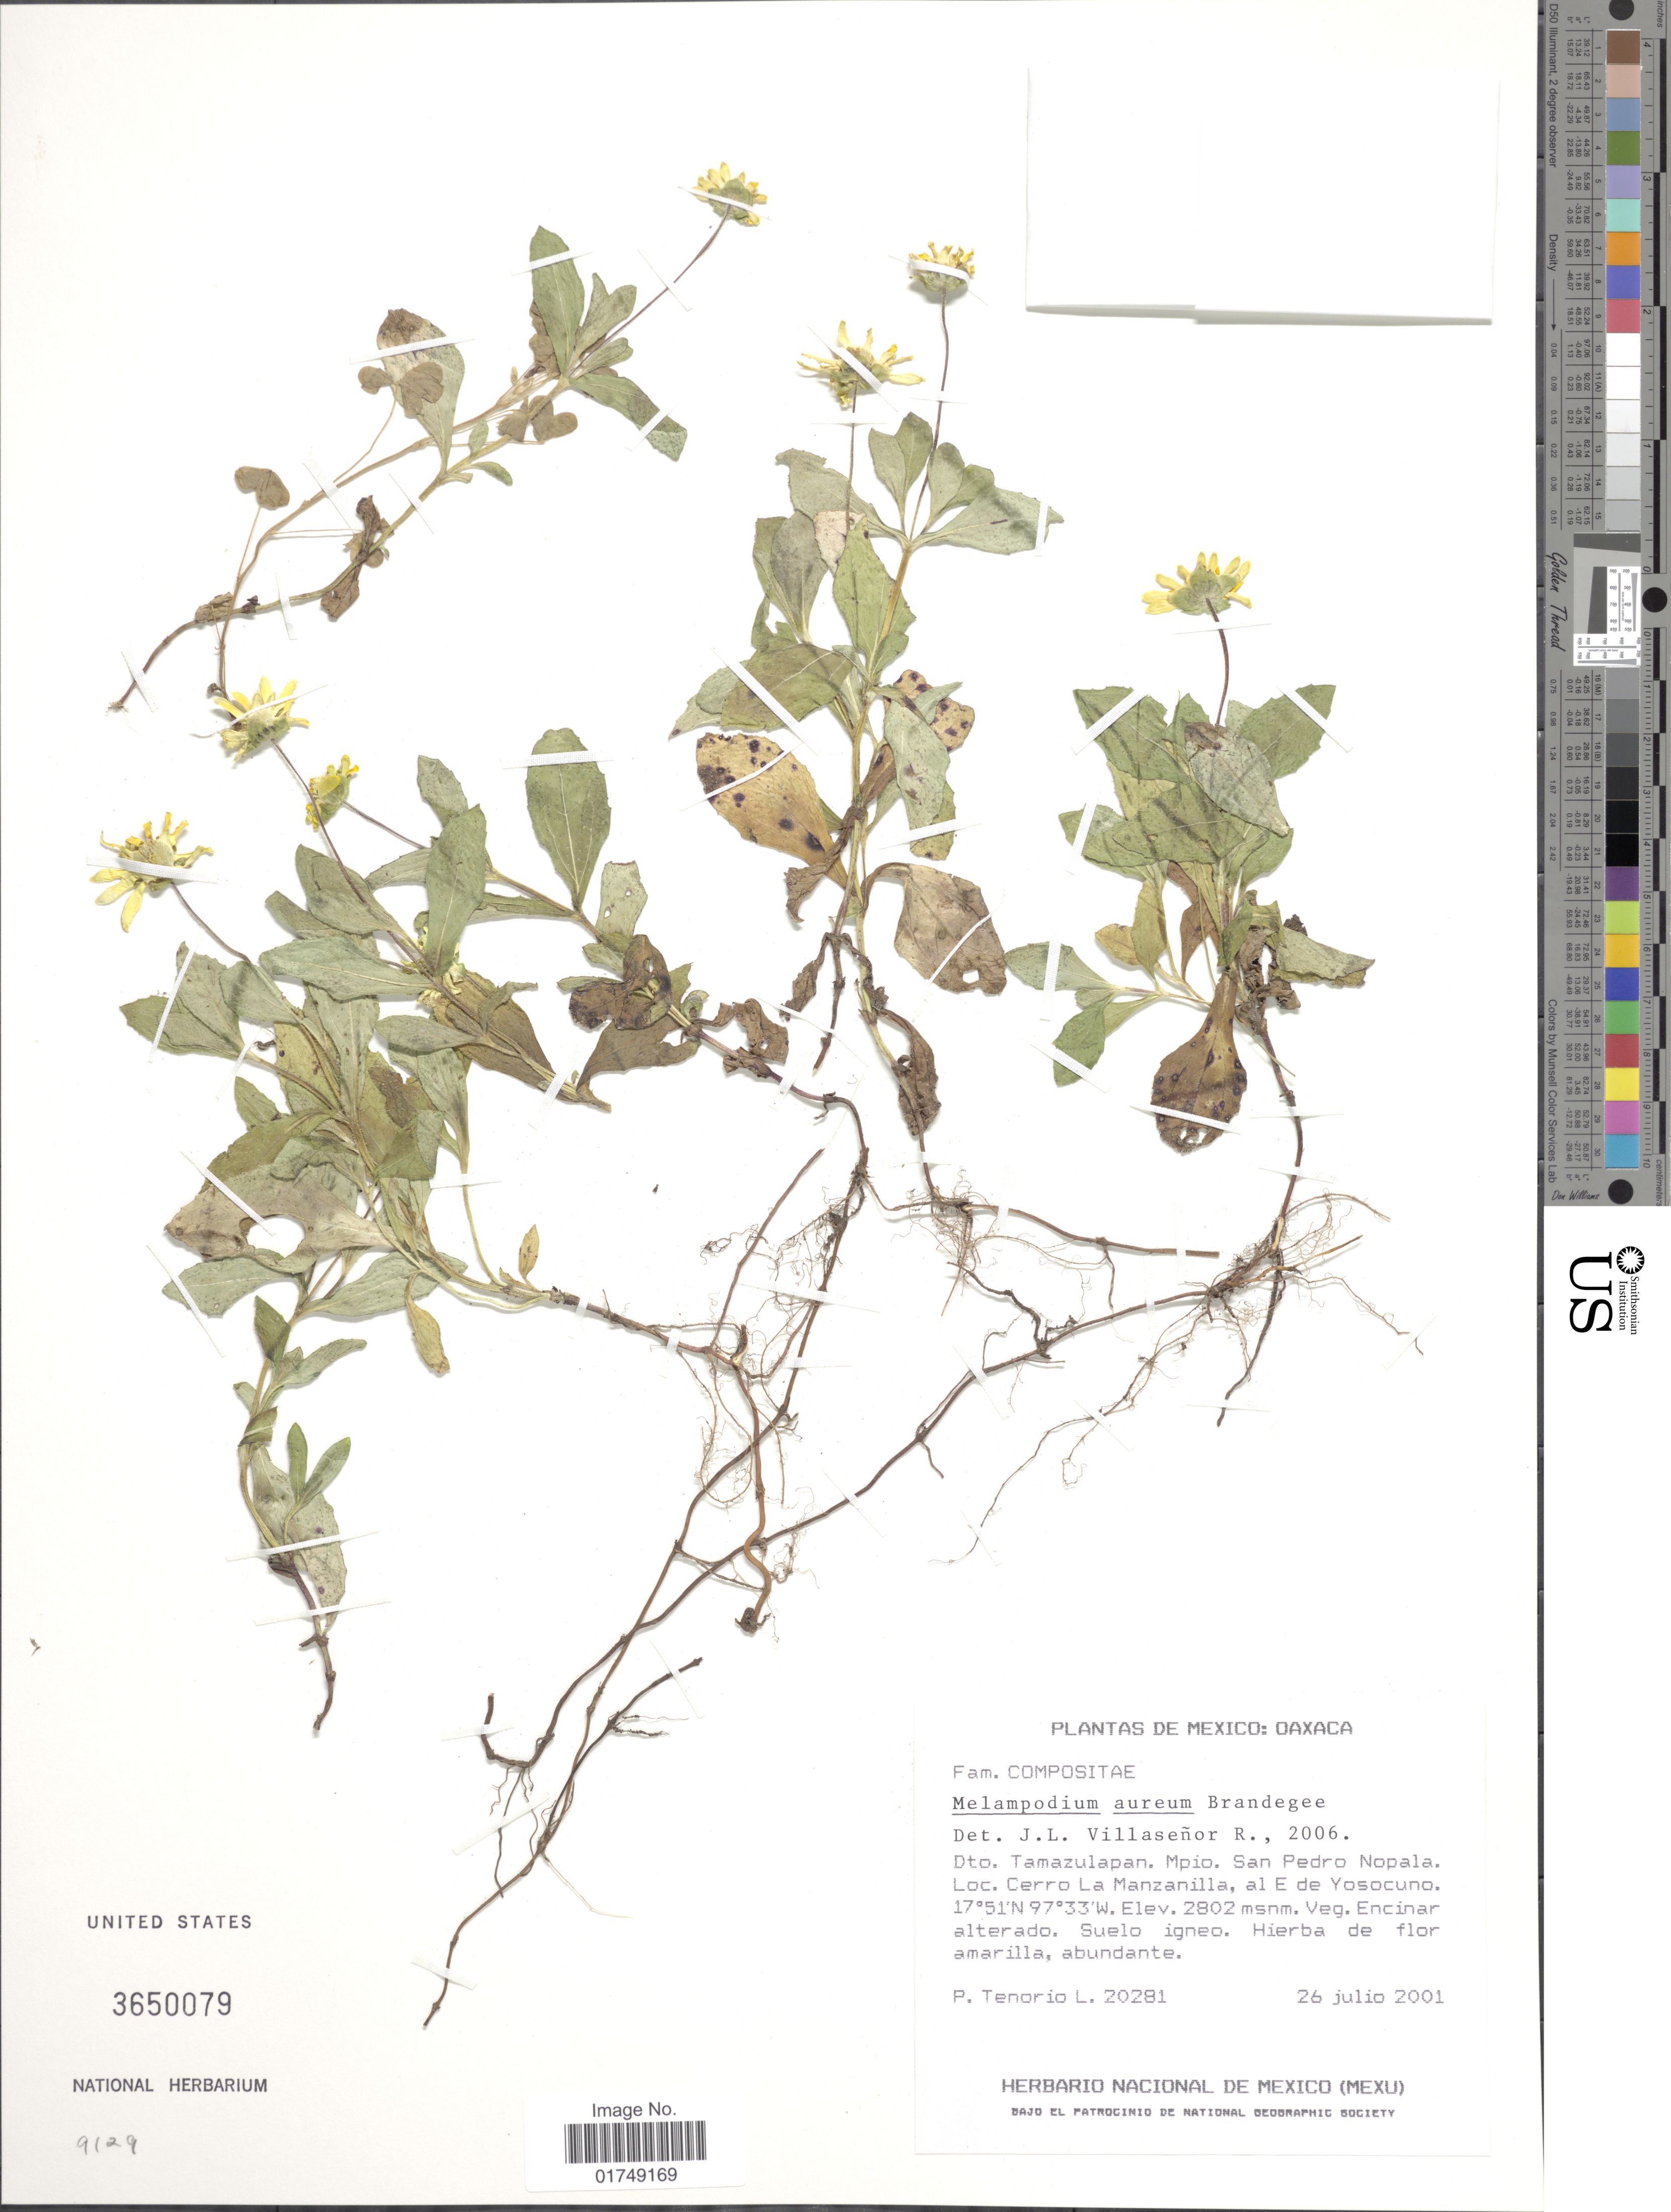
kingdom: Plantae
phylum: Tracheophyta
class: Magnoliopsida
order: Asterales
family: Asteraceae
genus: Melampodium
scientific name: Melampodium aureum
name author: Brandegee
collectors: P. Tenorio L.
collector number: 20281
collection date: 2001-07-26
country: Mexico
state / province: Oaxaca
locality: Dto. Tamazulapan, Mpio. San Pedro Nopala, Cerro La Manzanilla, al E de Yosocuno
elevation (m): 2802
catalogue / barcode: US 3650079